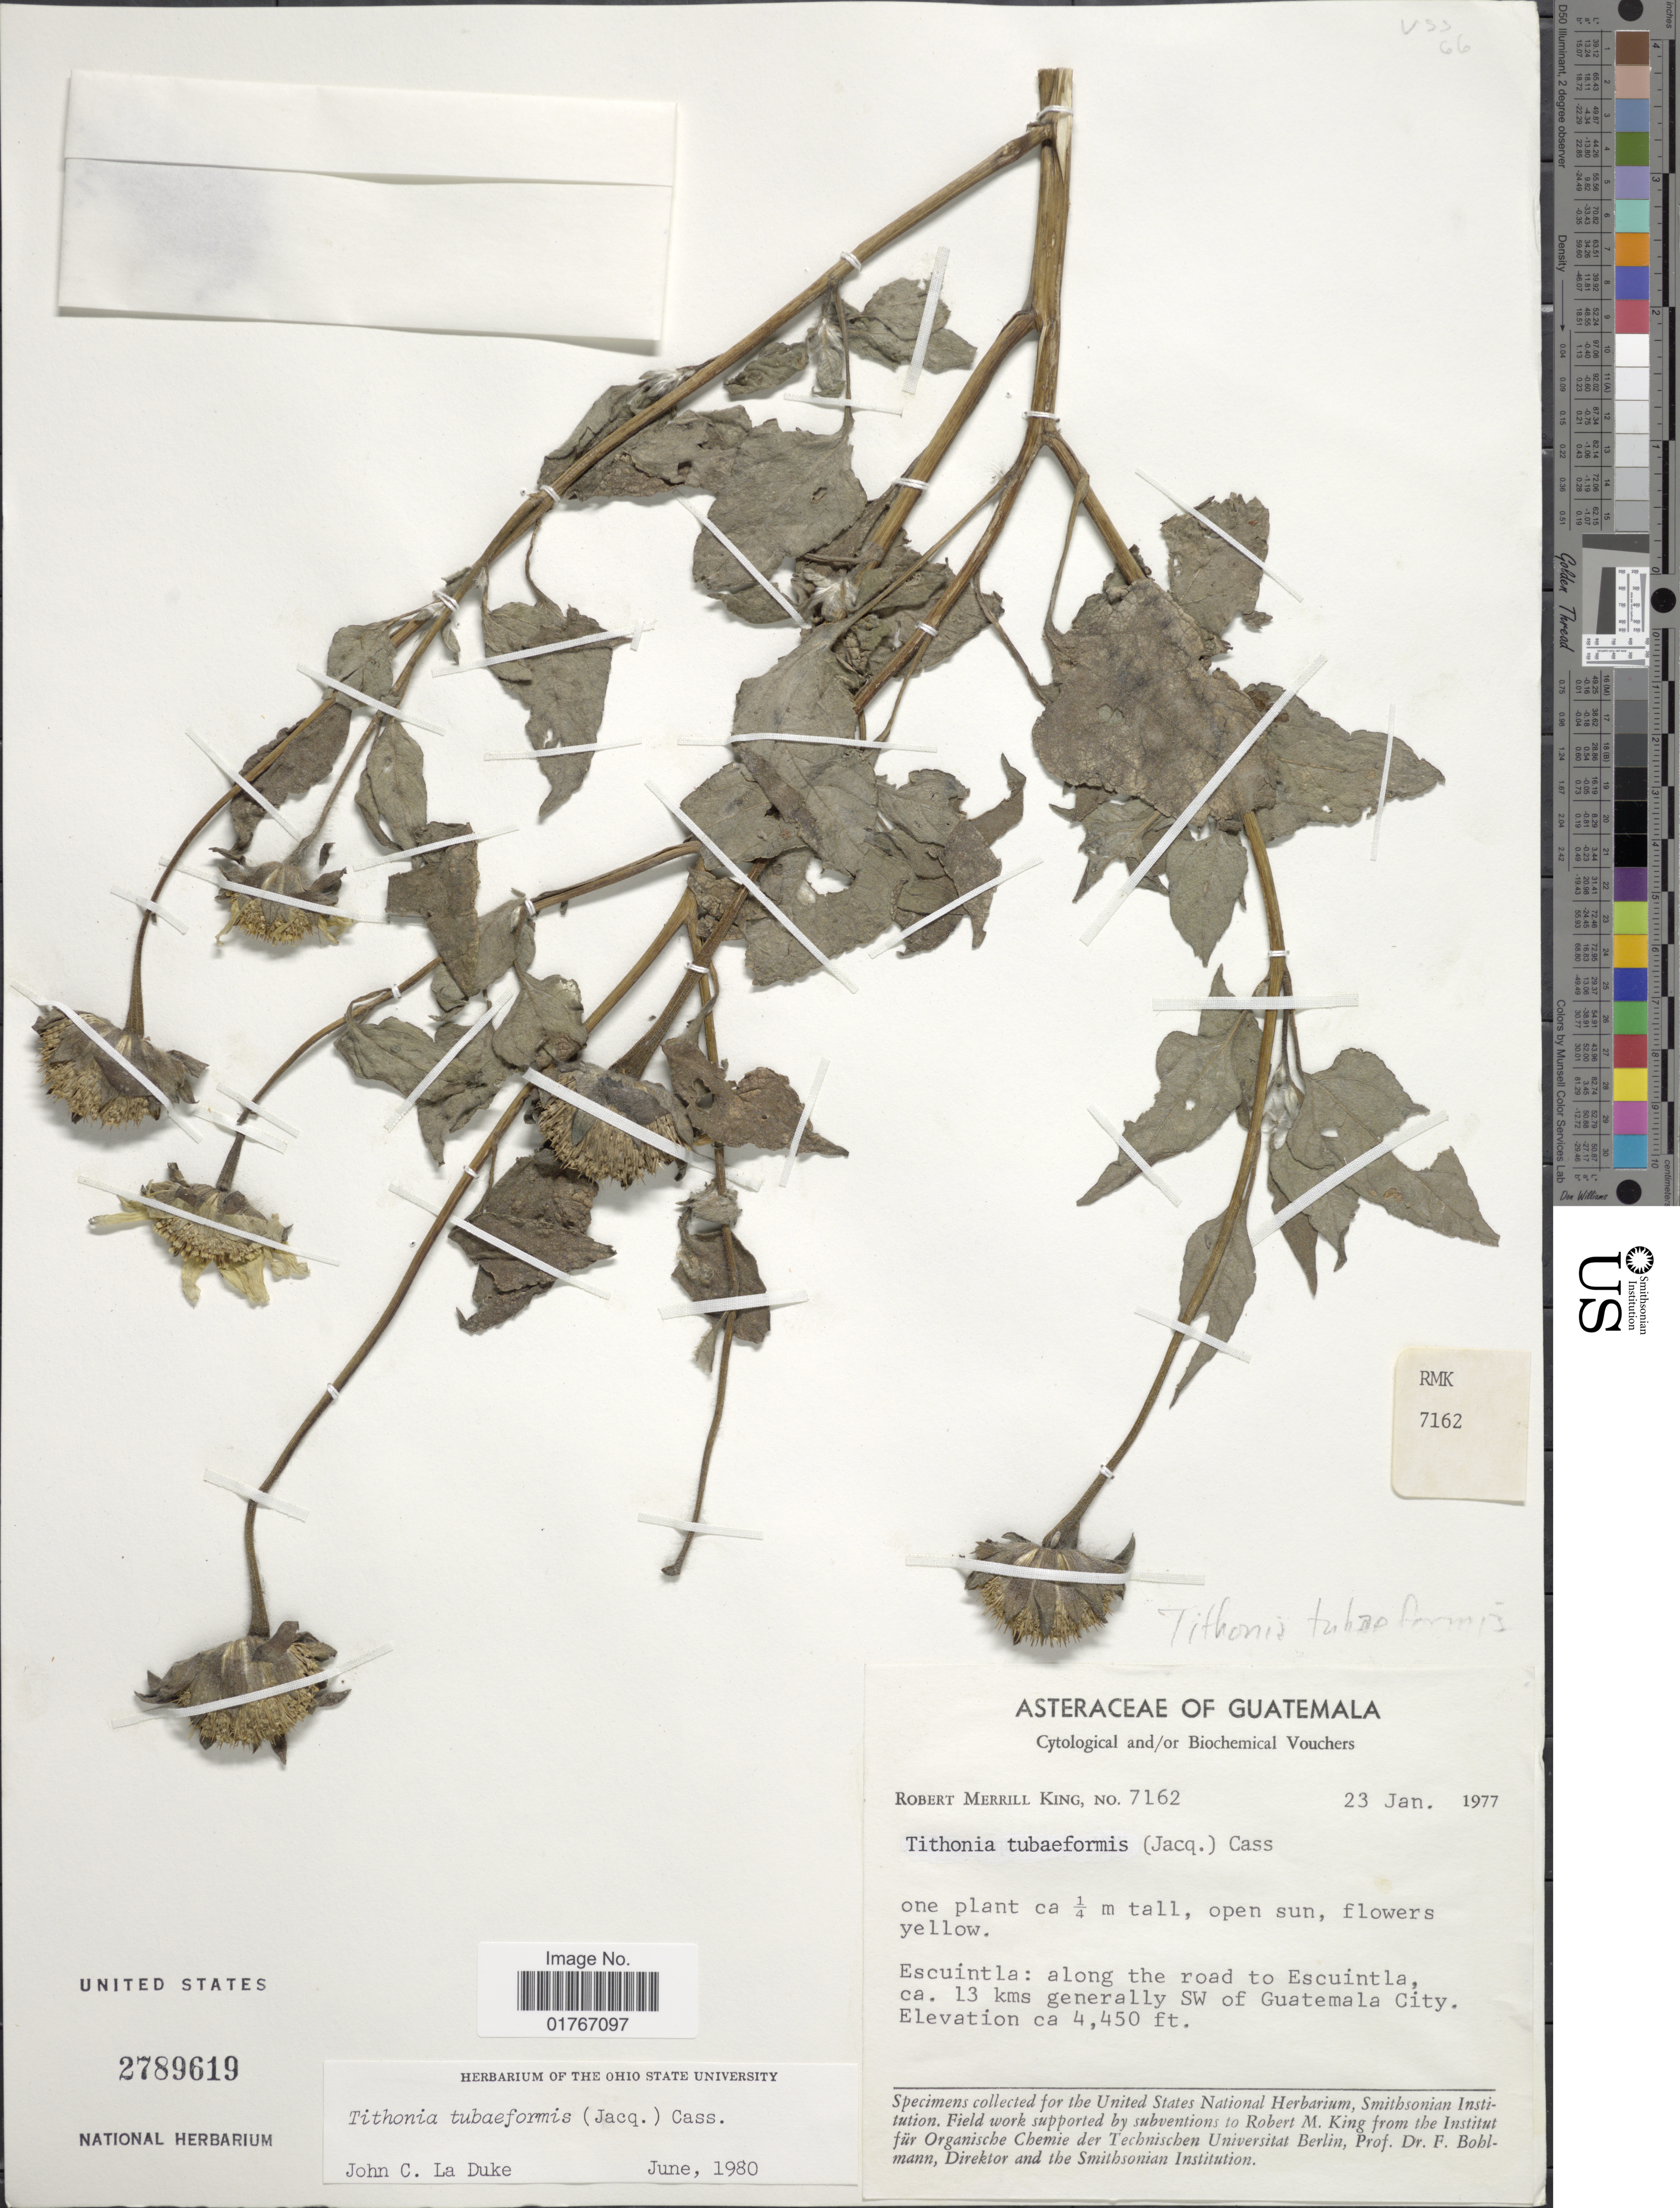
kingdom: Plantae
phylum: Tracheophyta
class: Magnoliopsida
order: Asterales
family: Asteraceae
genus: Tithonia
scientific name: Tithonia tubaeformis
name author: (Jacq.) Cass.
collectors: R. M. King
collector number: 7162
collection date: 1977-01-23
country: Guatemala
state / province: Escuintla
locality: Escuintla: along the road to Escuintla, ca. 13 kms generally SW of Guatemala City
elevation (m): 1356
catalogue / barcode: US 2789619